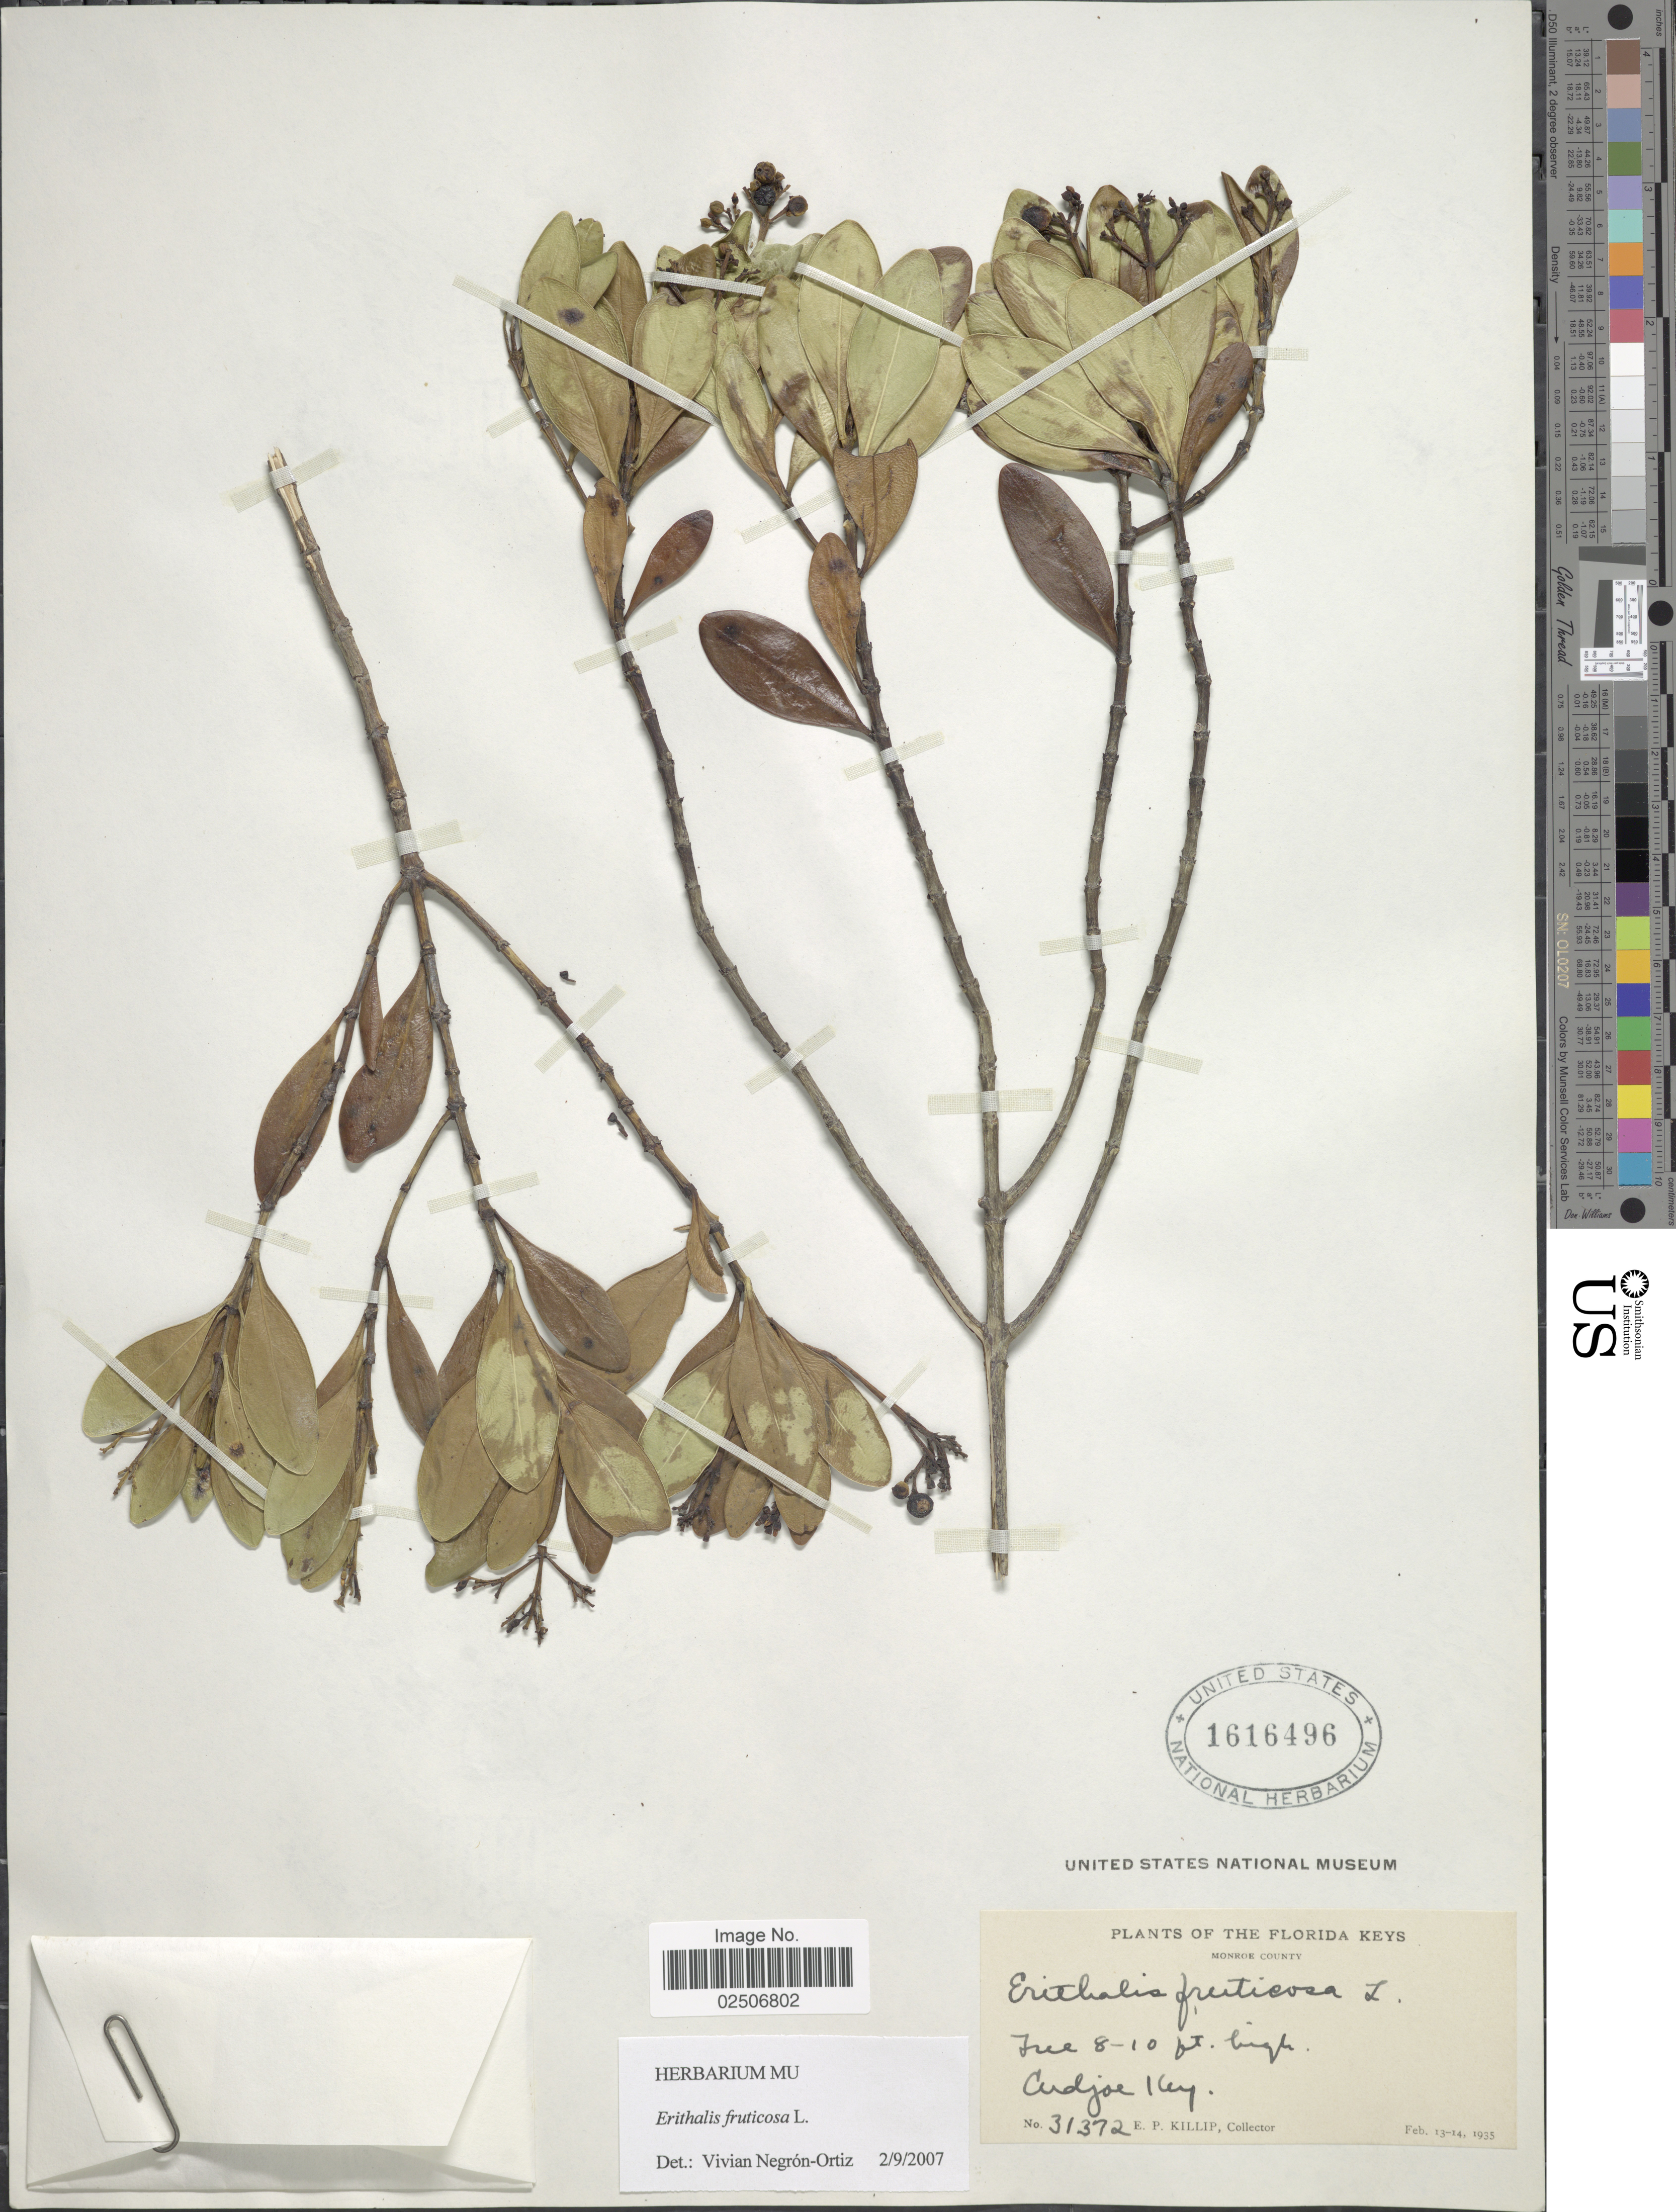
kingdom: Plantae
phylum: Tracheophyta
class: Magnoliopsida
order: Gentianales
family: Rubiaceae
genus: Erithalis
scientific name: Erithalis fruticosa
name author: L.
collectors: E. P. Killip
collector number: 31372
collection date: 1935-02-13/1935-02-14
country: United States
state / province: Florida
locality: Florida Keys, Monroe County, Cudjoe Key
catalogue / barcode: US 1616496